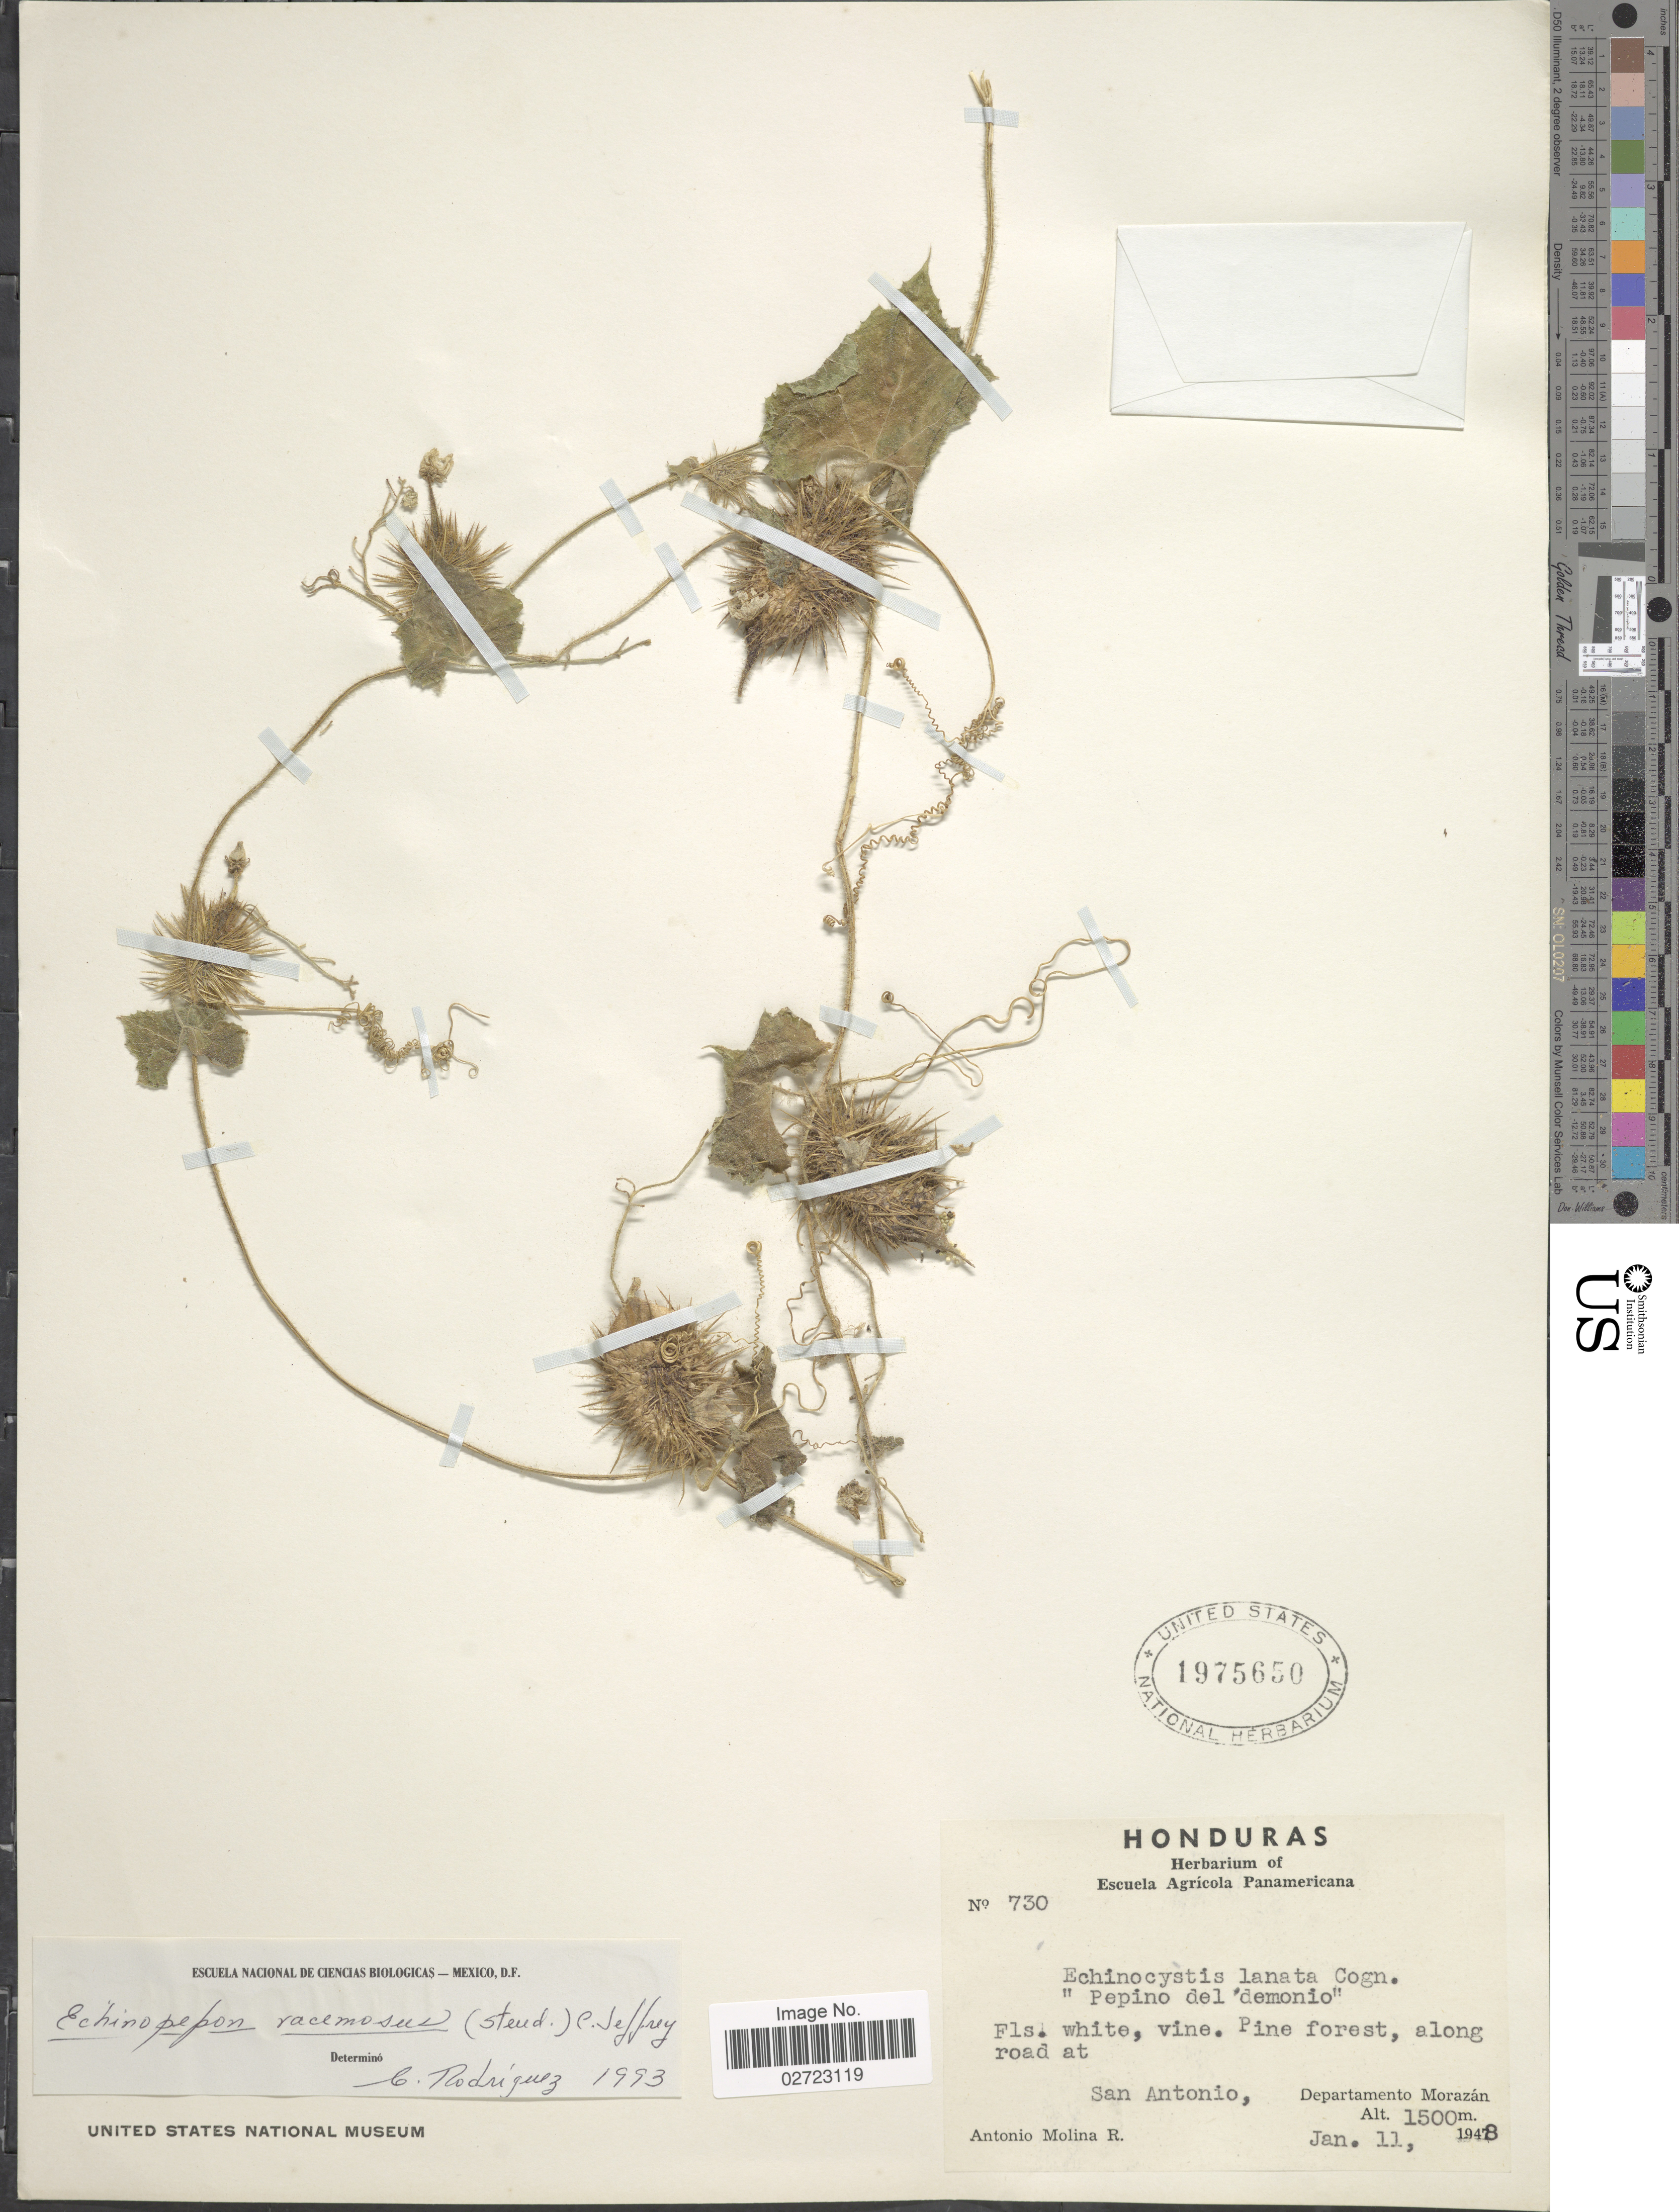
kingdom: Plantae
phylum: Tracheophyta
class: Magnoliopsida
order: Cucurbitales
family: Cucurbitaceae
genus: Echinopepon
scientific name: Echinopepon racemosus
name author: (Steud.) C. Jeffrey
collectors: A. Molina R.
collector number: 730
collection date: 1948-01-11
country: Honduras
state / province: Fco. Morazán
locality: Along road at San Antonio, Departamento Morazan.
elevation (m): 1500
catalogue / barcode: US 1975650